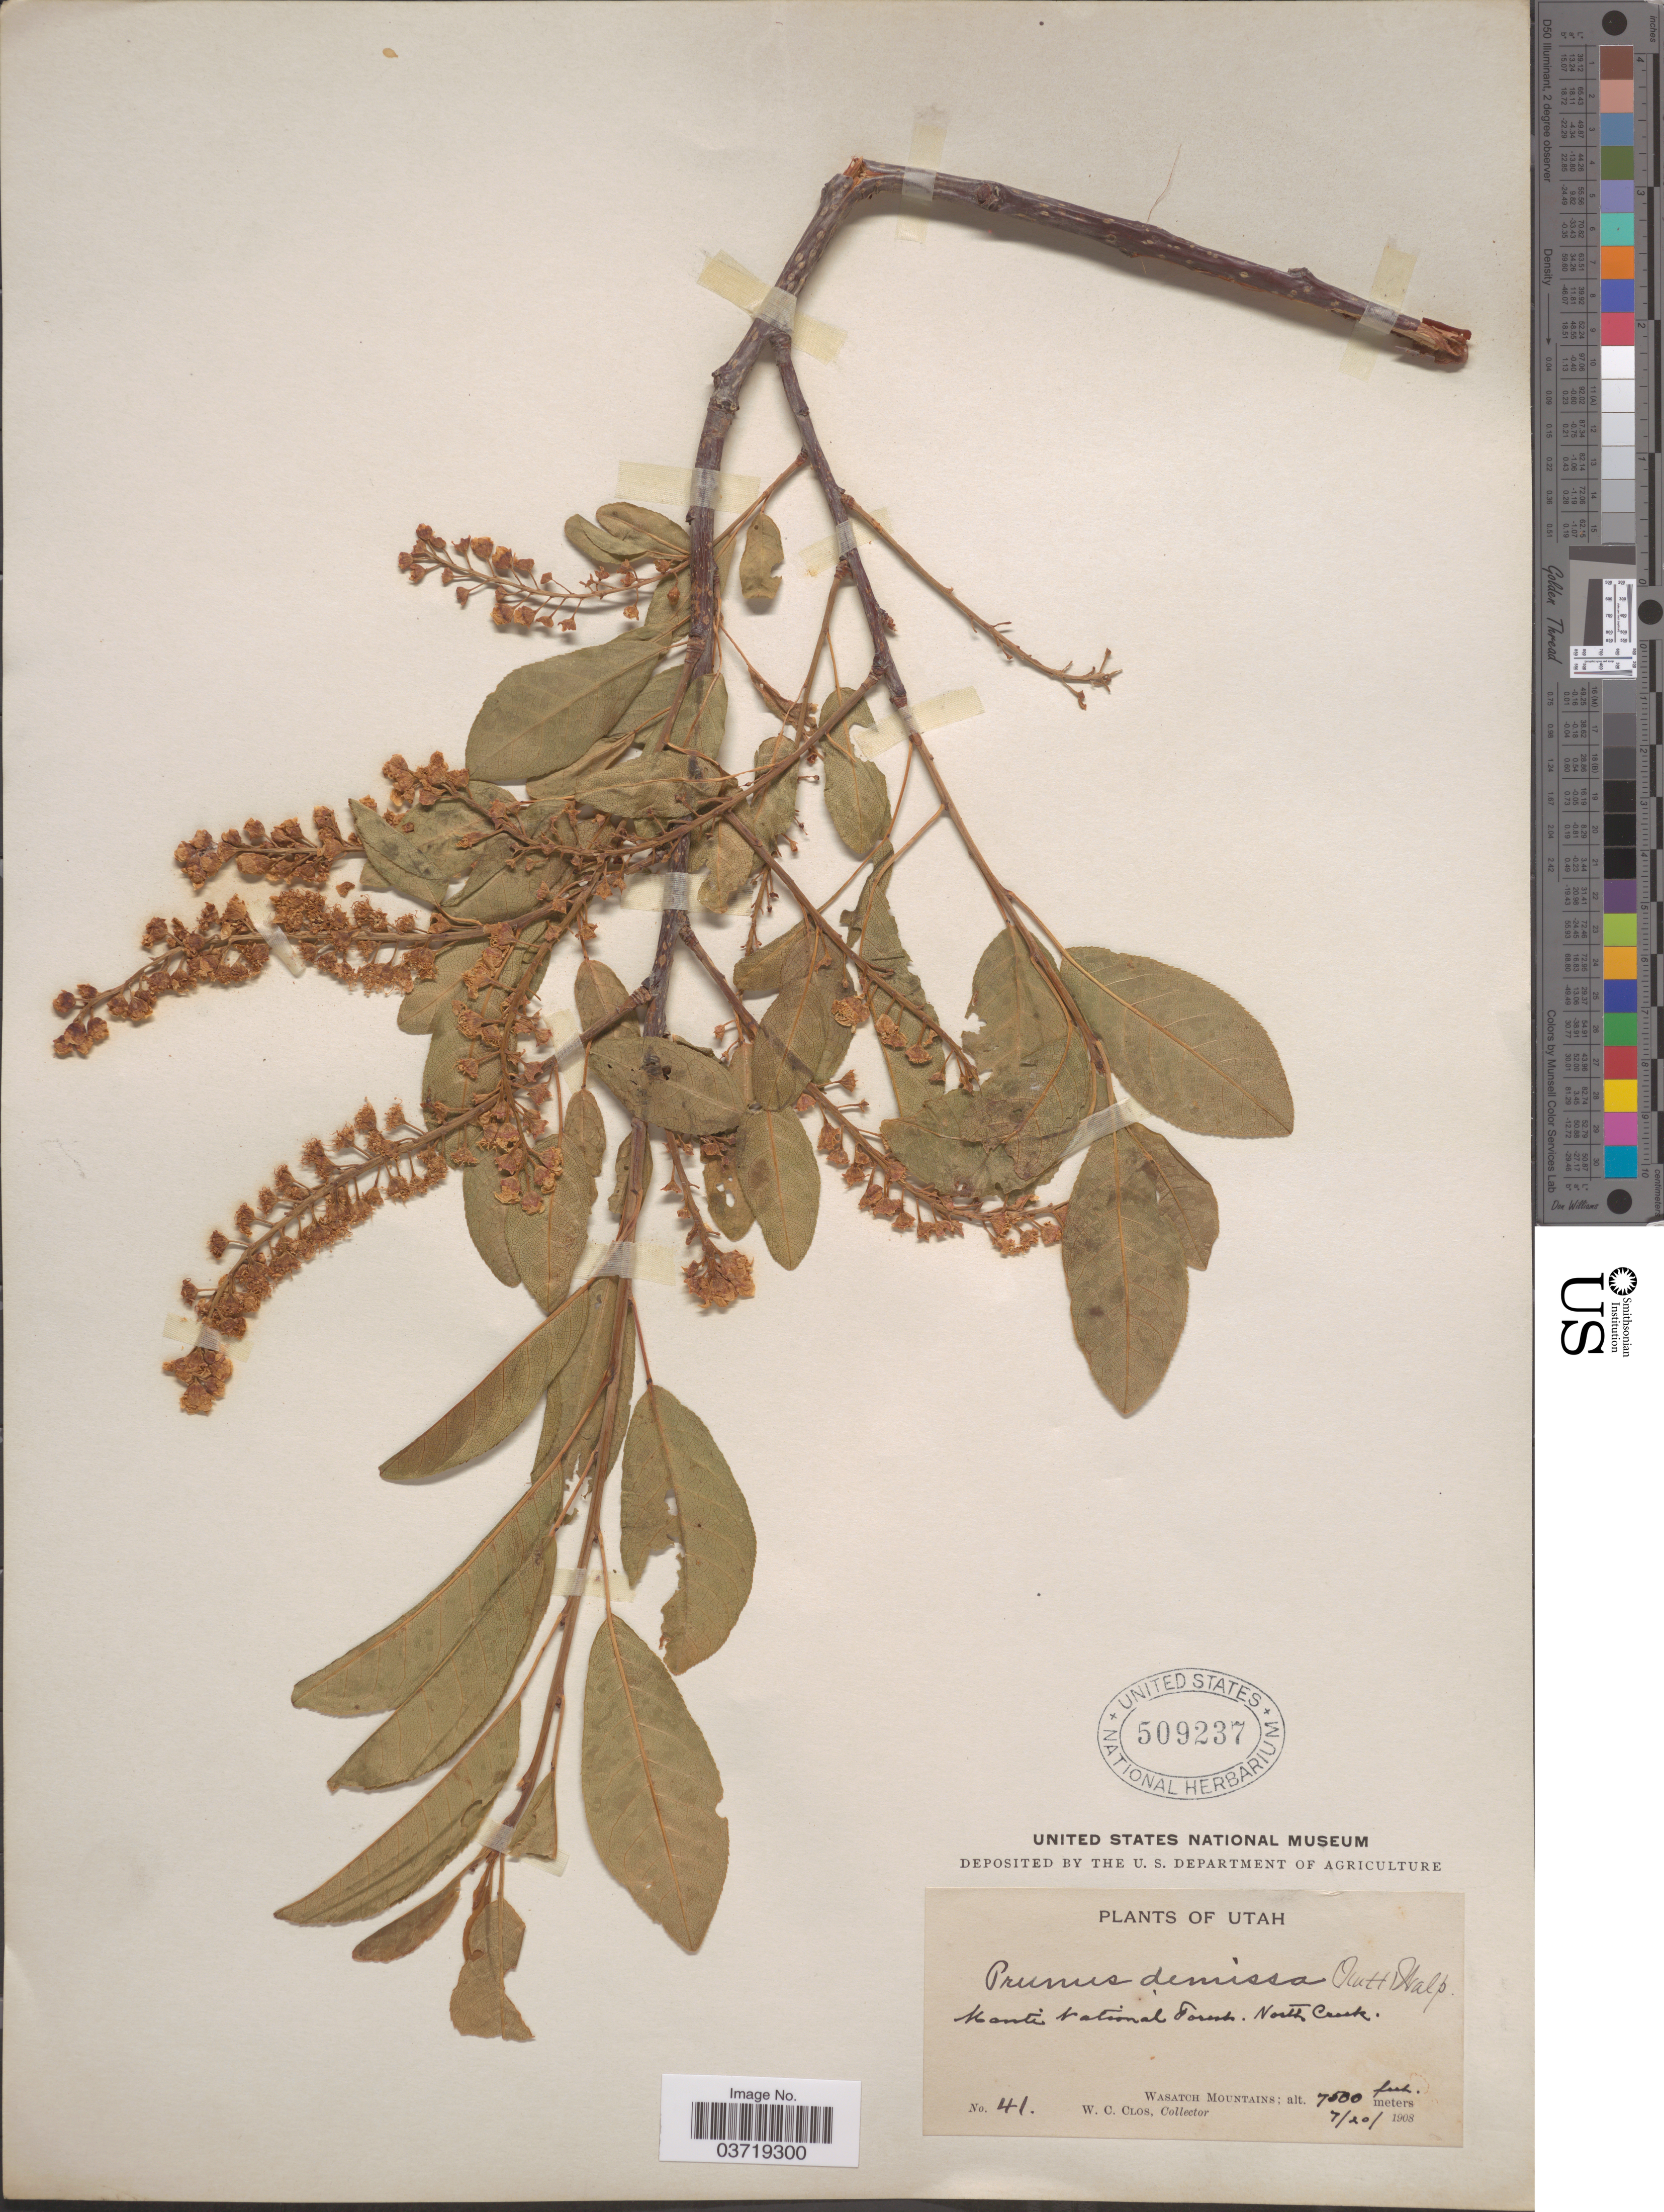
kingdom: Plantae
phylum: Tracheophyta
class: Magnoliopsida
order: Rosales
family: Rosaceae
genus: Prunus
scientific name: Prunus virginiana var. demissa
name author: (Nutt.) Torr.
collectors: W. C. Clos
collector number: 41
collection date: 1908-07-20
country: United States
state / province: Utah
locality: Manti National Forests. North Creek. Wasatch Mountains.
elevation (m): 2286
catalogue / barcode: US 509237